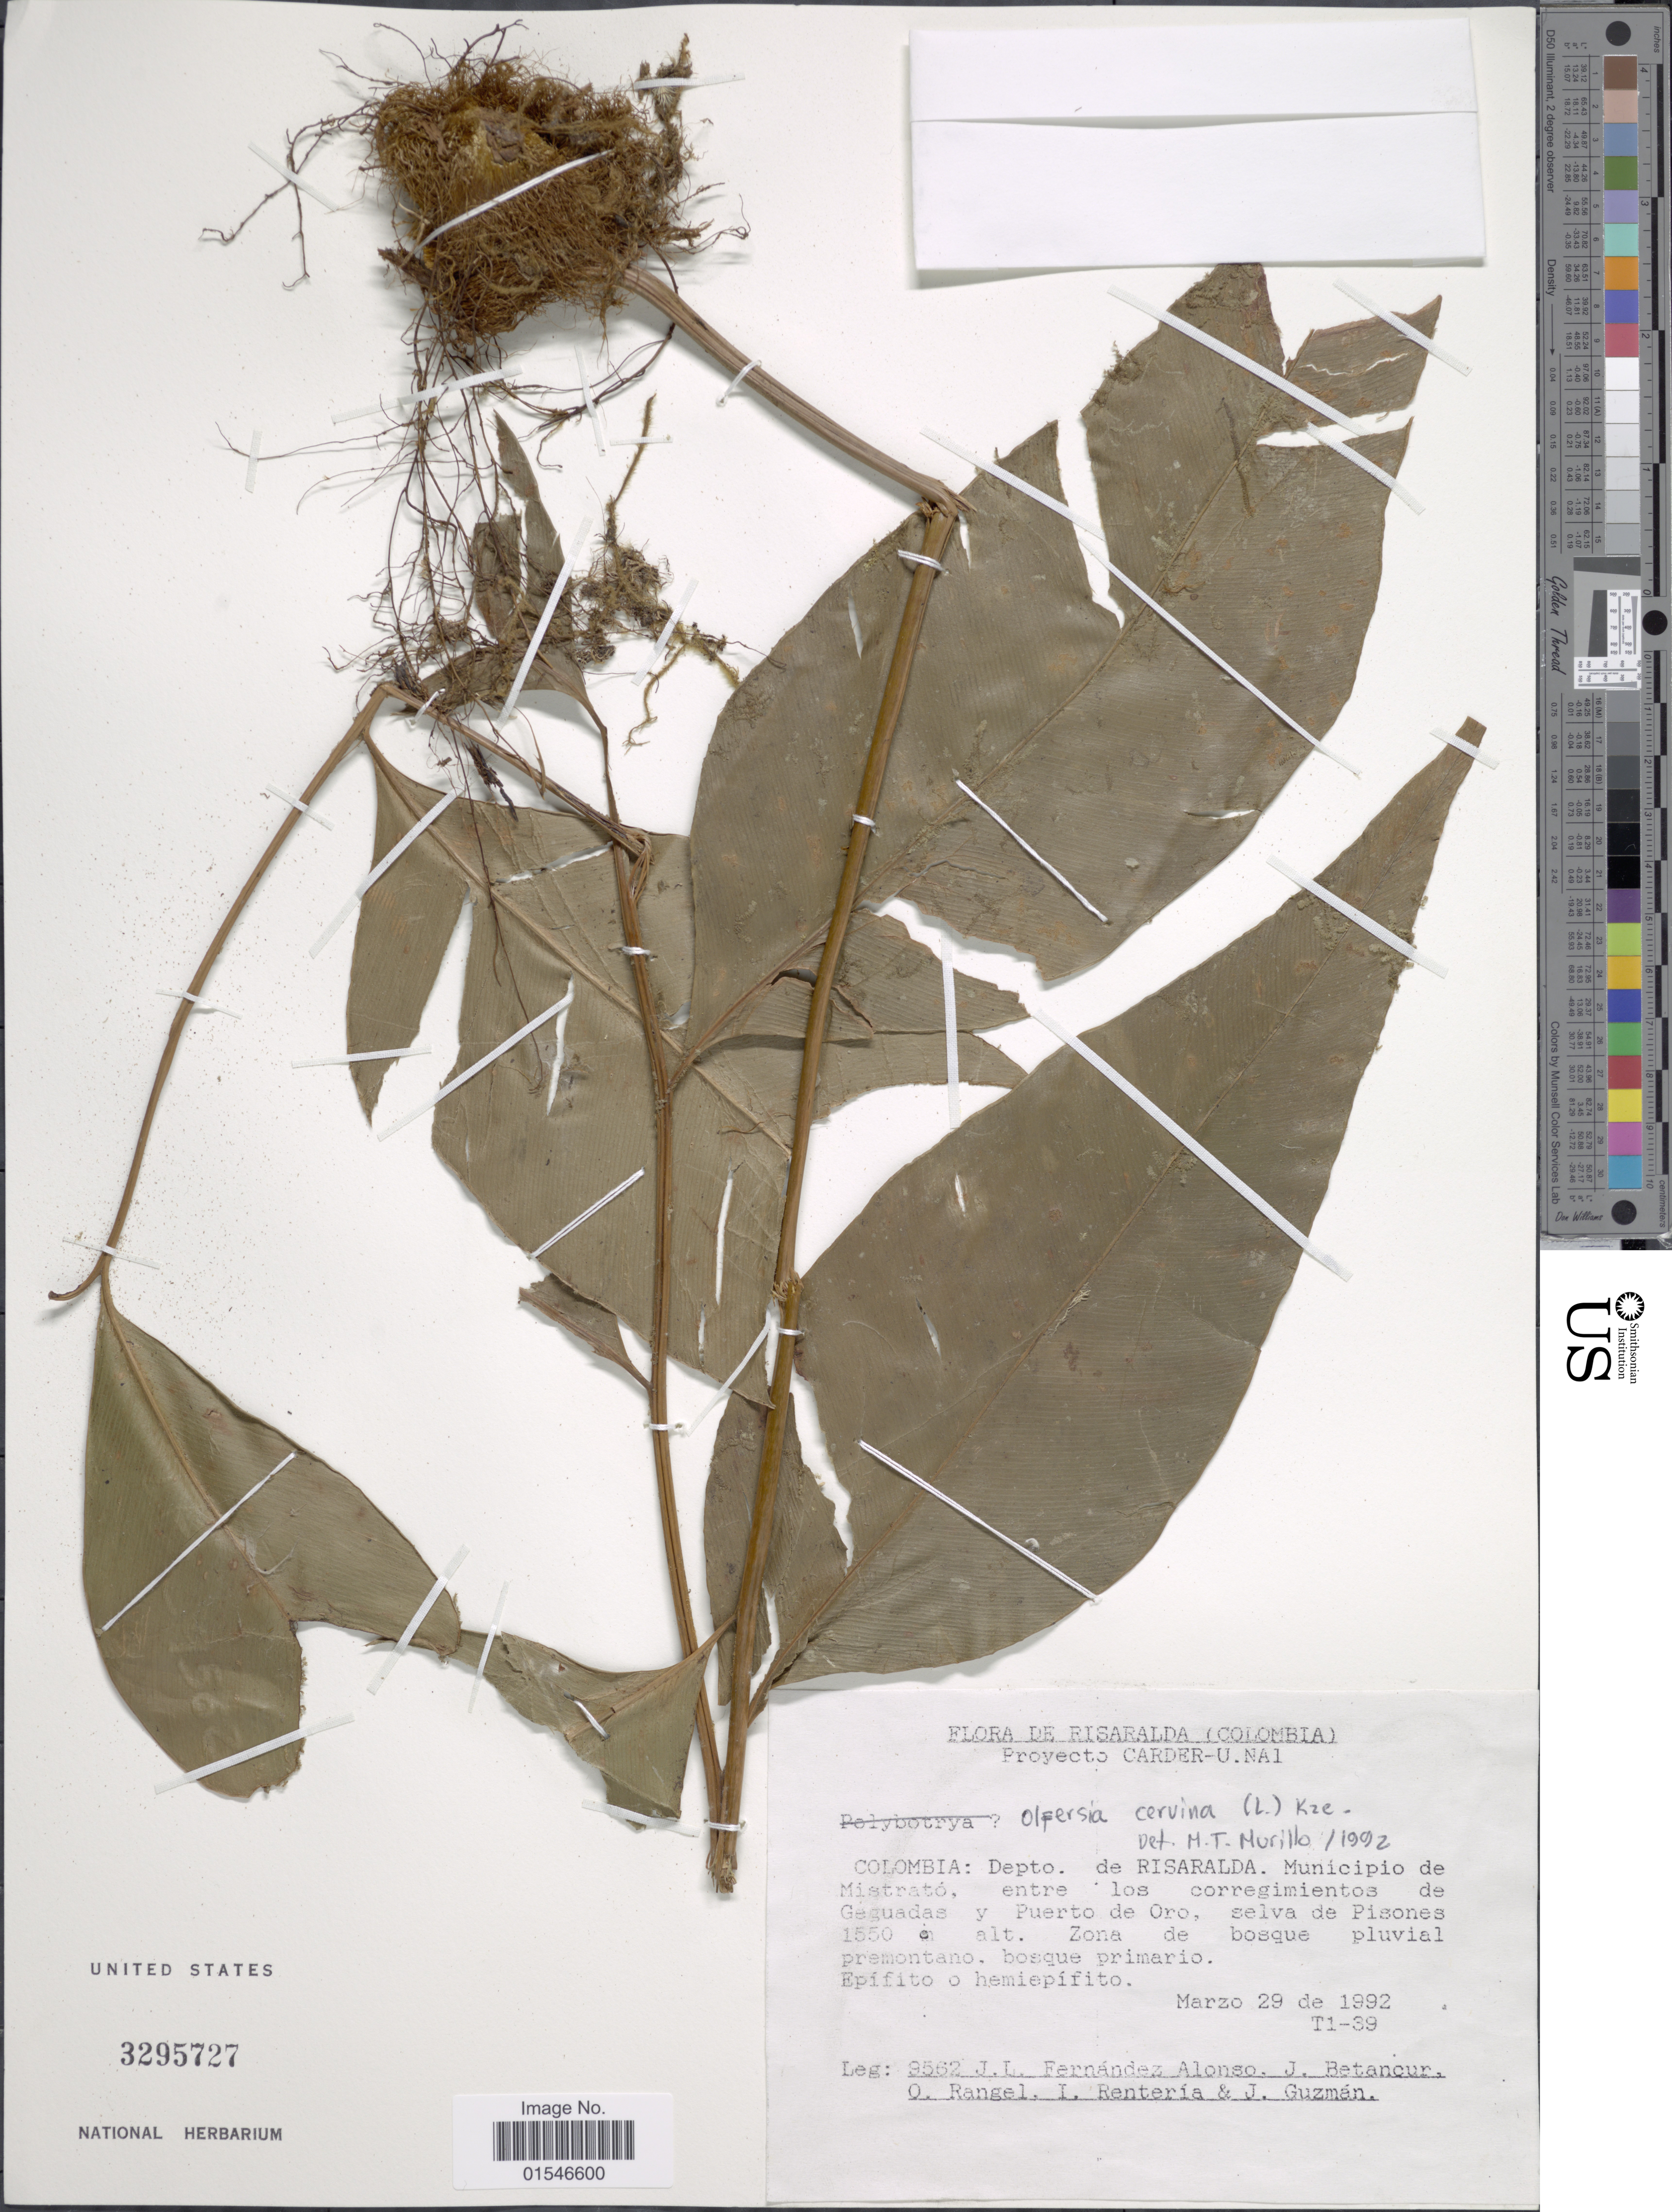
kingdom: Plantae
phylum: Tracheophyta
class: Polypodiopsida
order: Polypodiales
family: Dryopteridaceae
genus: Olfersia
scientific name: Olfersia cervina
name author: (L.) Kunze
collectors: J. L. Fernández-Alonso, J. Betancur, O. Rangel, I. Renteria & J. Guzman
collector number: T1-39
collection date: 1992-03-29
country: Colombia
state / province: Risaralda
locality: Munícipio de Mistrató, entre los corregimientos de Geguadas y Puerto de Oro, selva de Pisones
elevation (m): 1550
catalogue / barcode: US 3295727